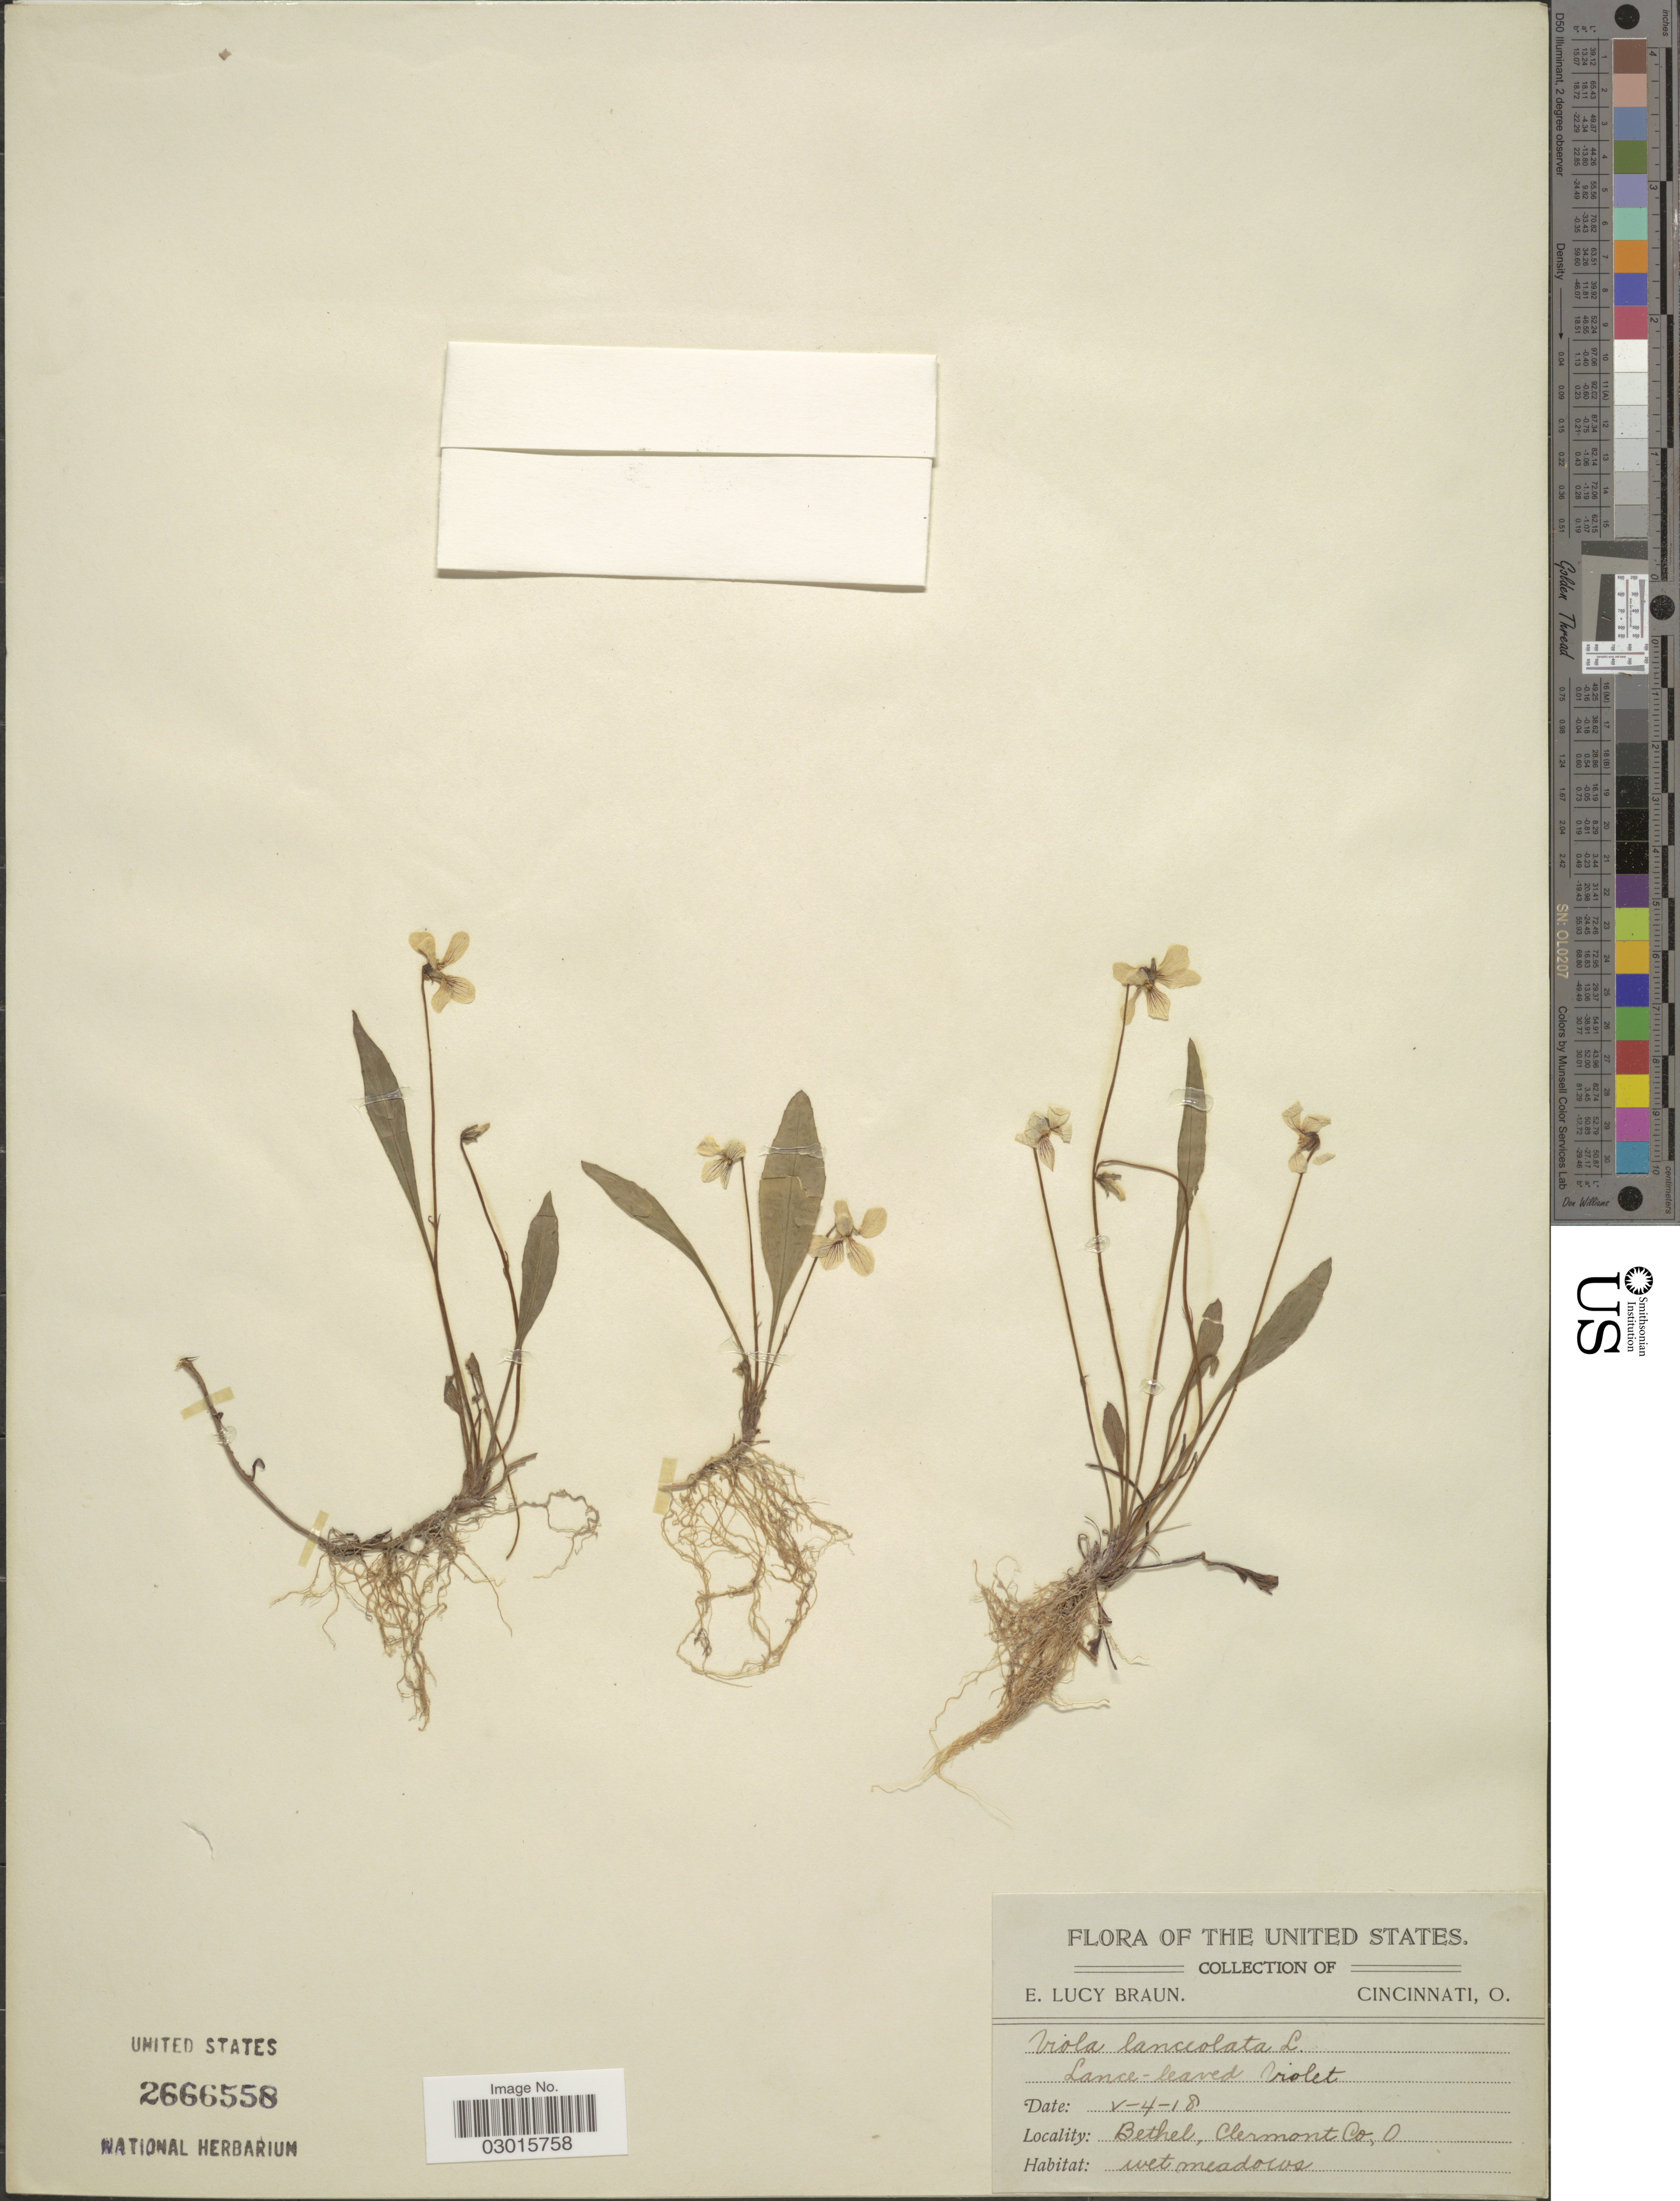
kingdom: Plantae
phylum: Tracheophyta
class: Magnoliopsida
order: Malpighiales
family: Violaceae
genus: Viola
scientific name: Viola lanceolata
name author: L.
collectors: E. L. Braun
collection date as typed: Transcribed d/m/y: 4/5/18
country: United States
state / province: Ohio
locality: Bethel, Clermont Co.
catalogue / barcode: US 2666558